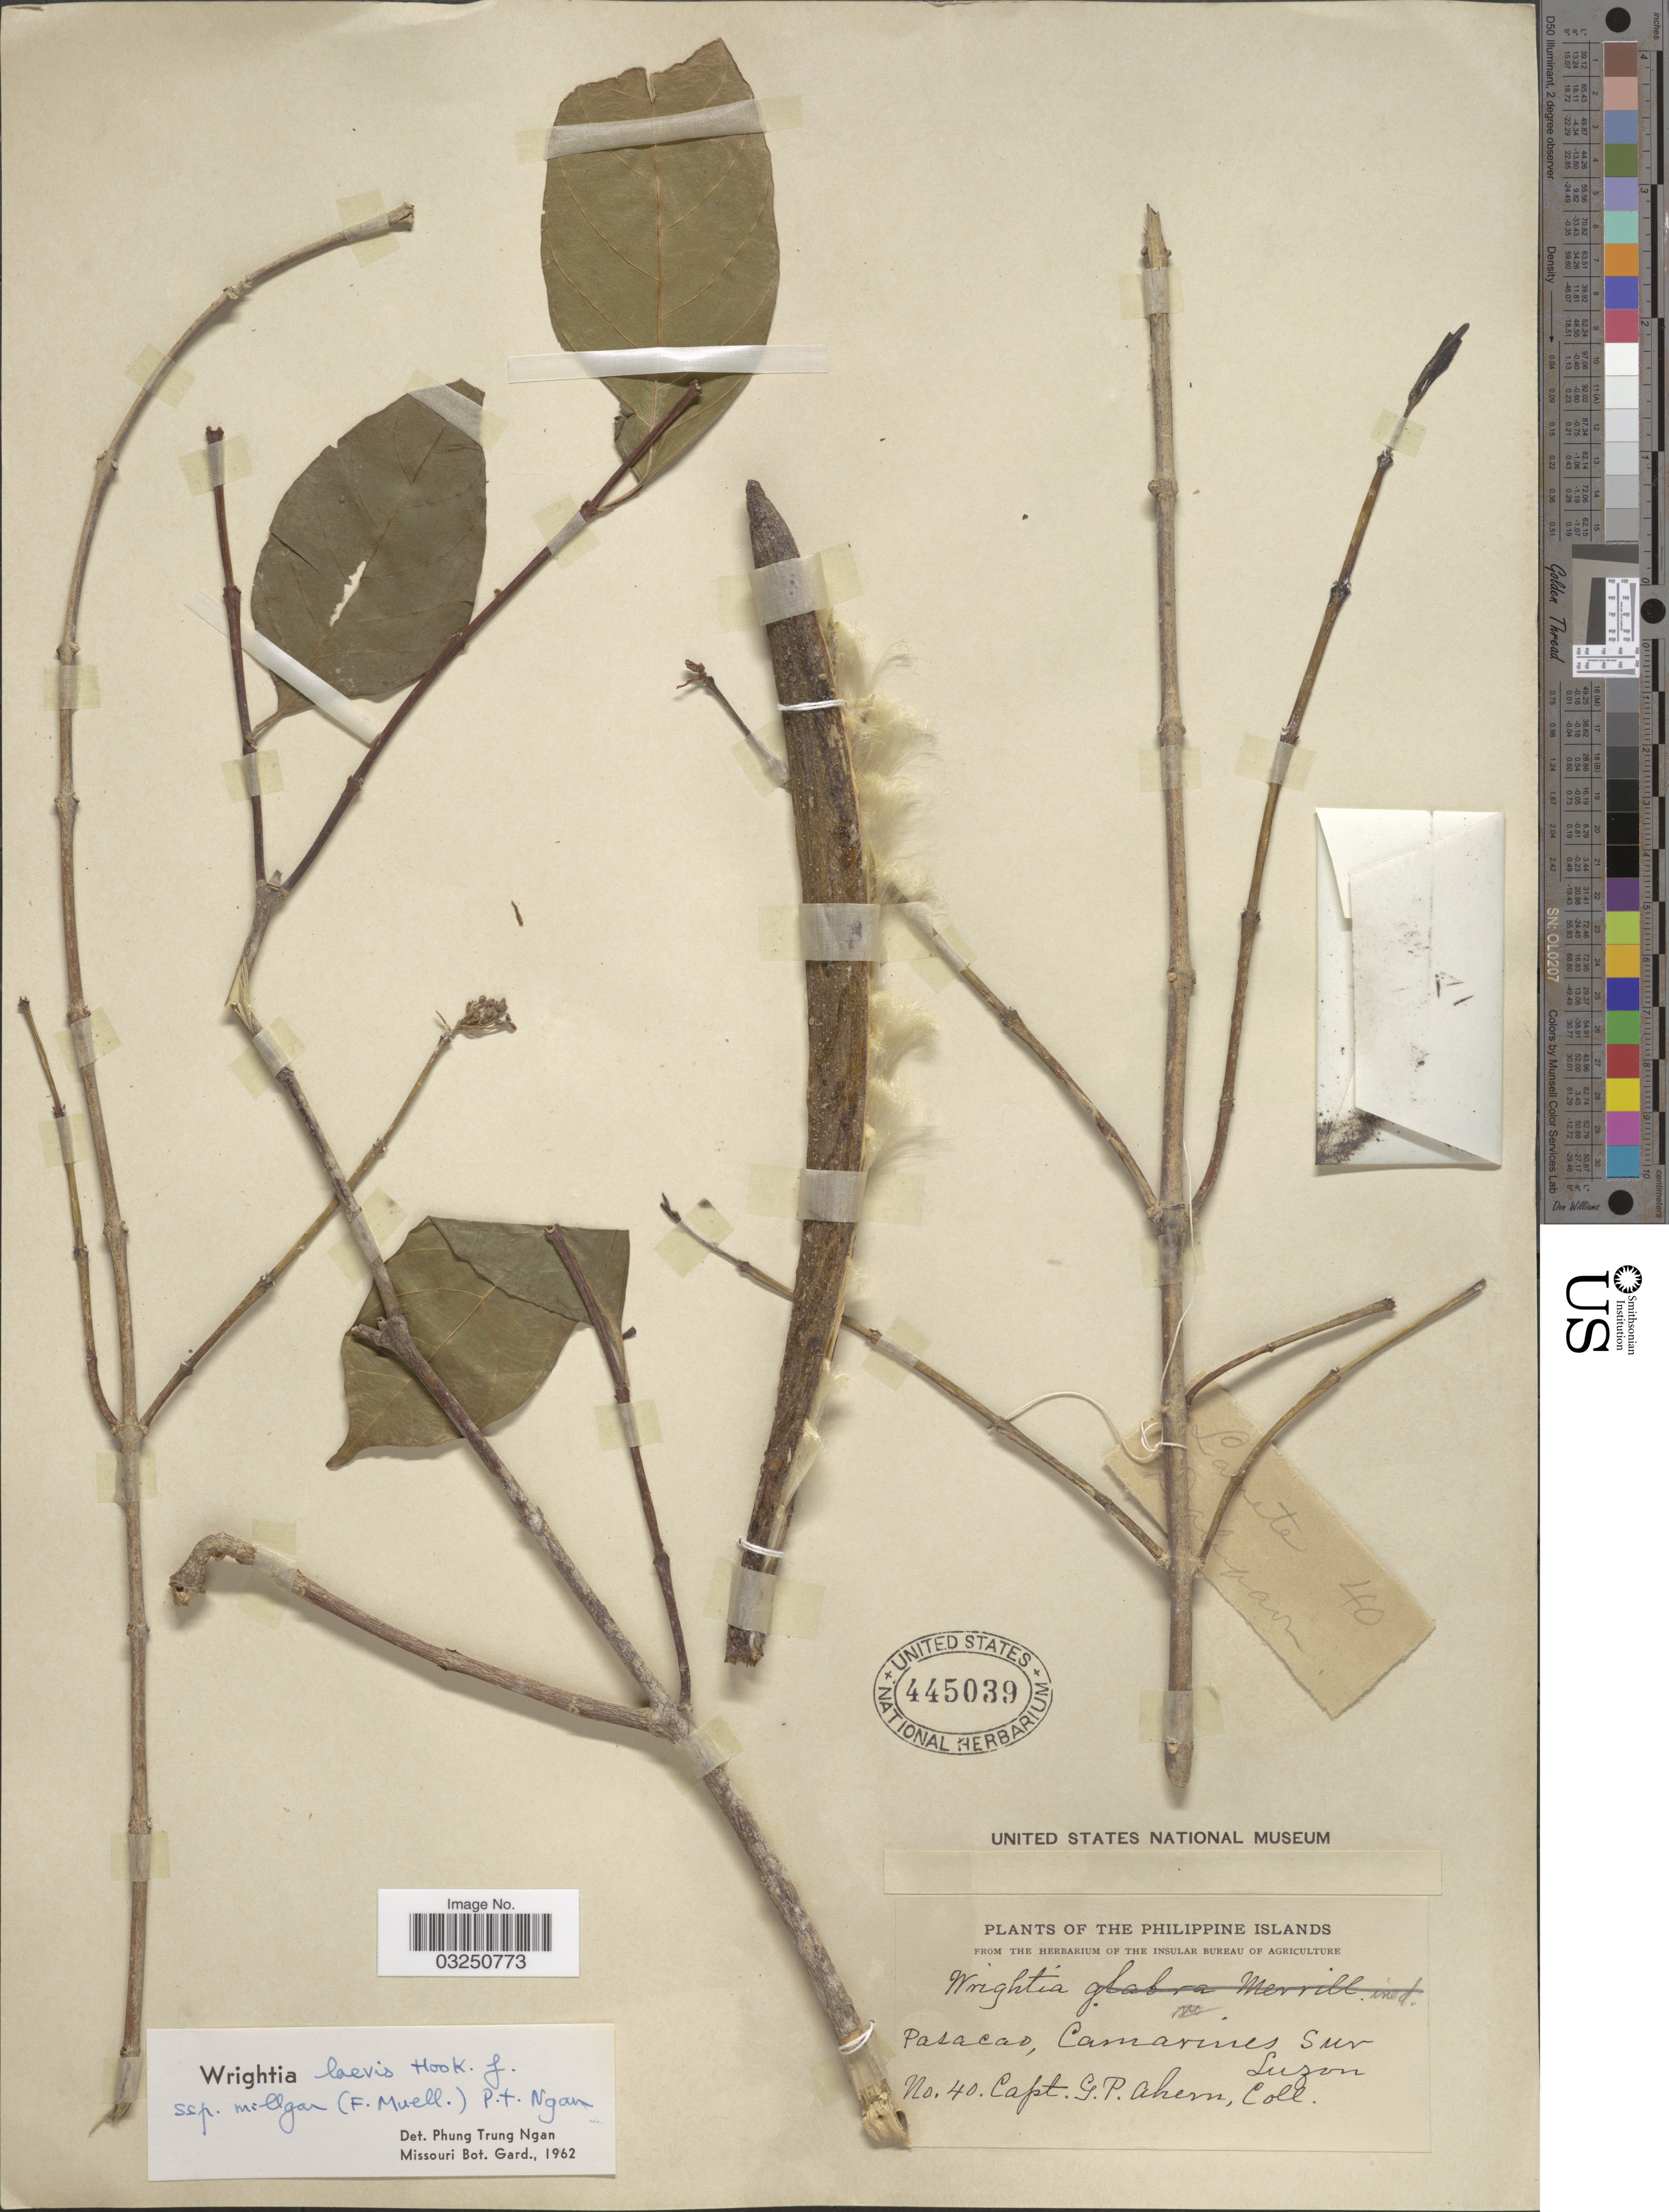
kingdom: Plantae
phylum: Tracheophyta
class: Magnoliopsida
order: Gentianales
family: Apocynaceae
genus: Wrightia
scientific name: Wrightia laevis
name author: Hook. f.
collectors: G. Ahern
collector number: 40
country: Philippines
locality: Pasacao, Camarines Sur, Luzon.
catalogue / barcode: US 445039